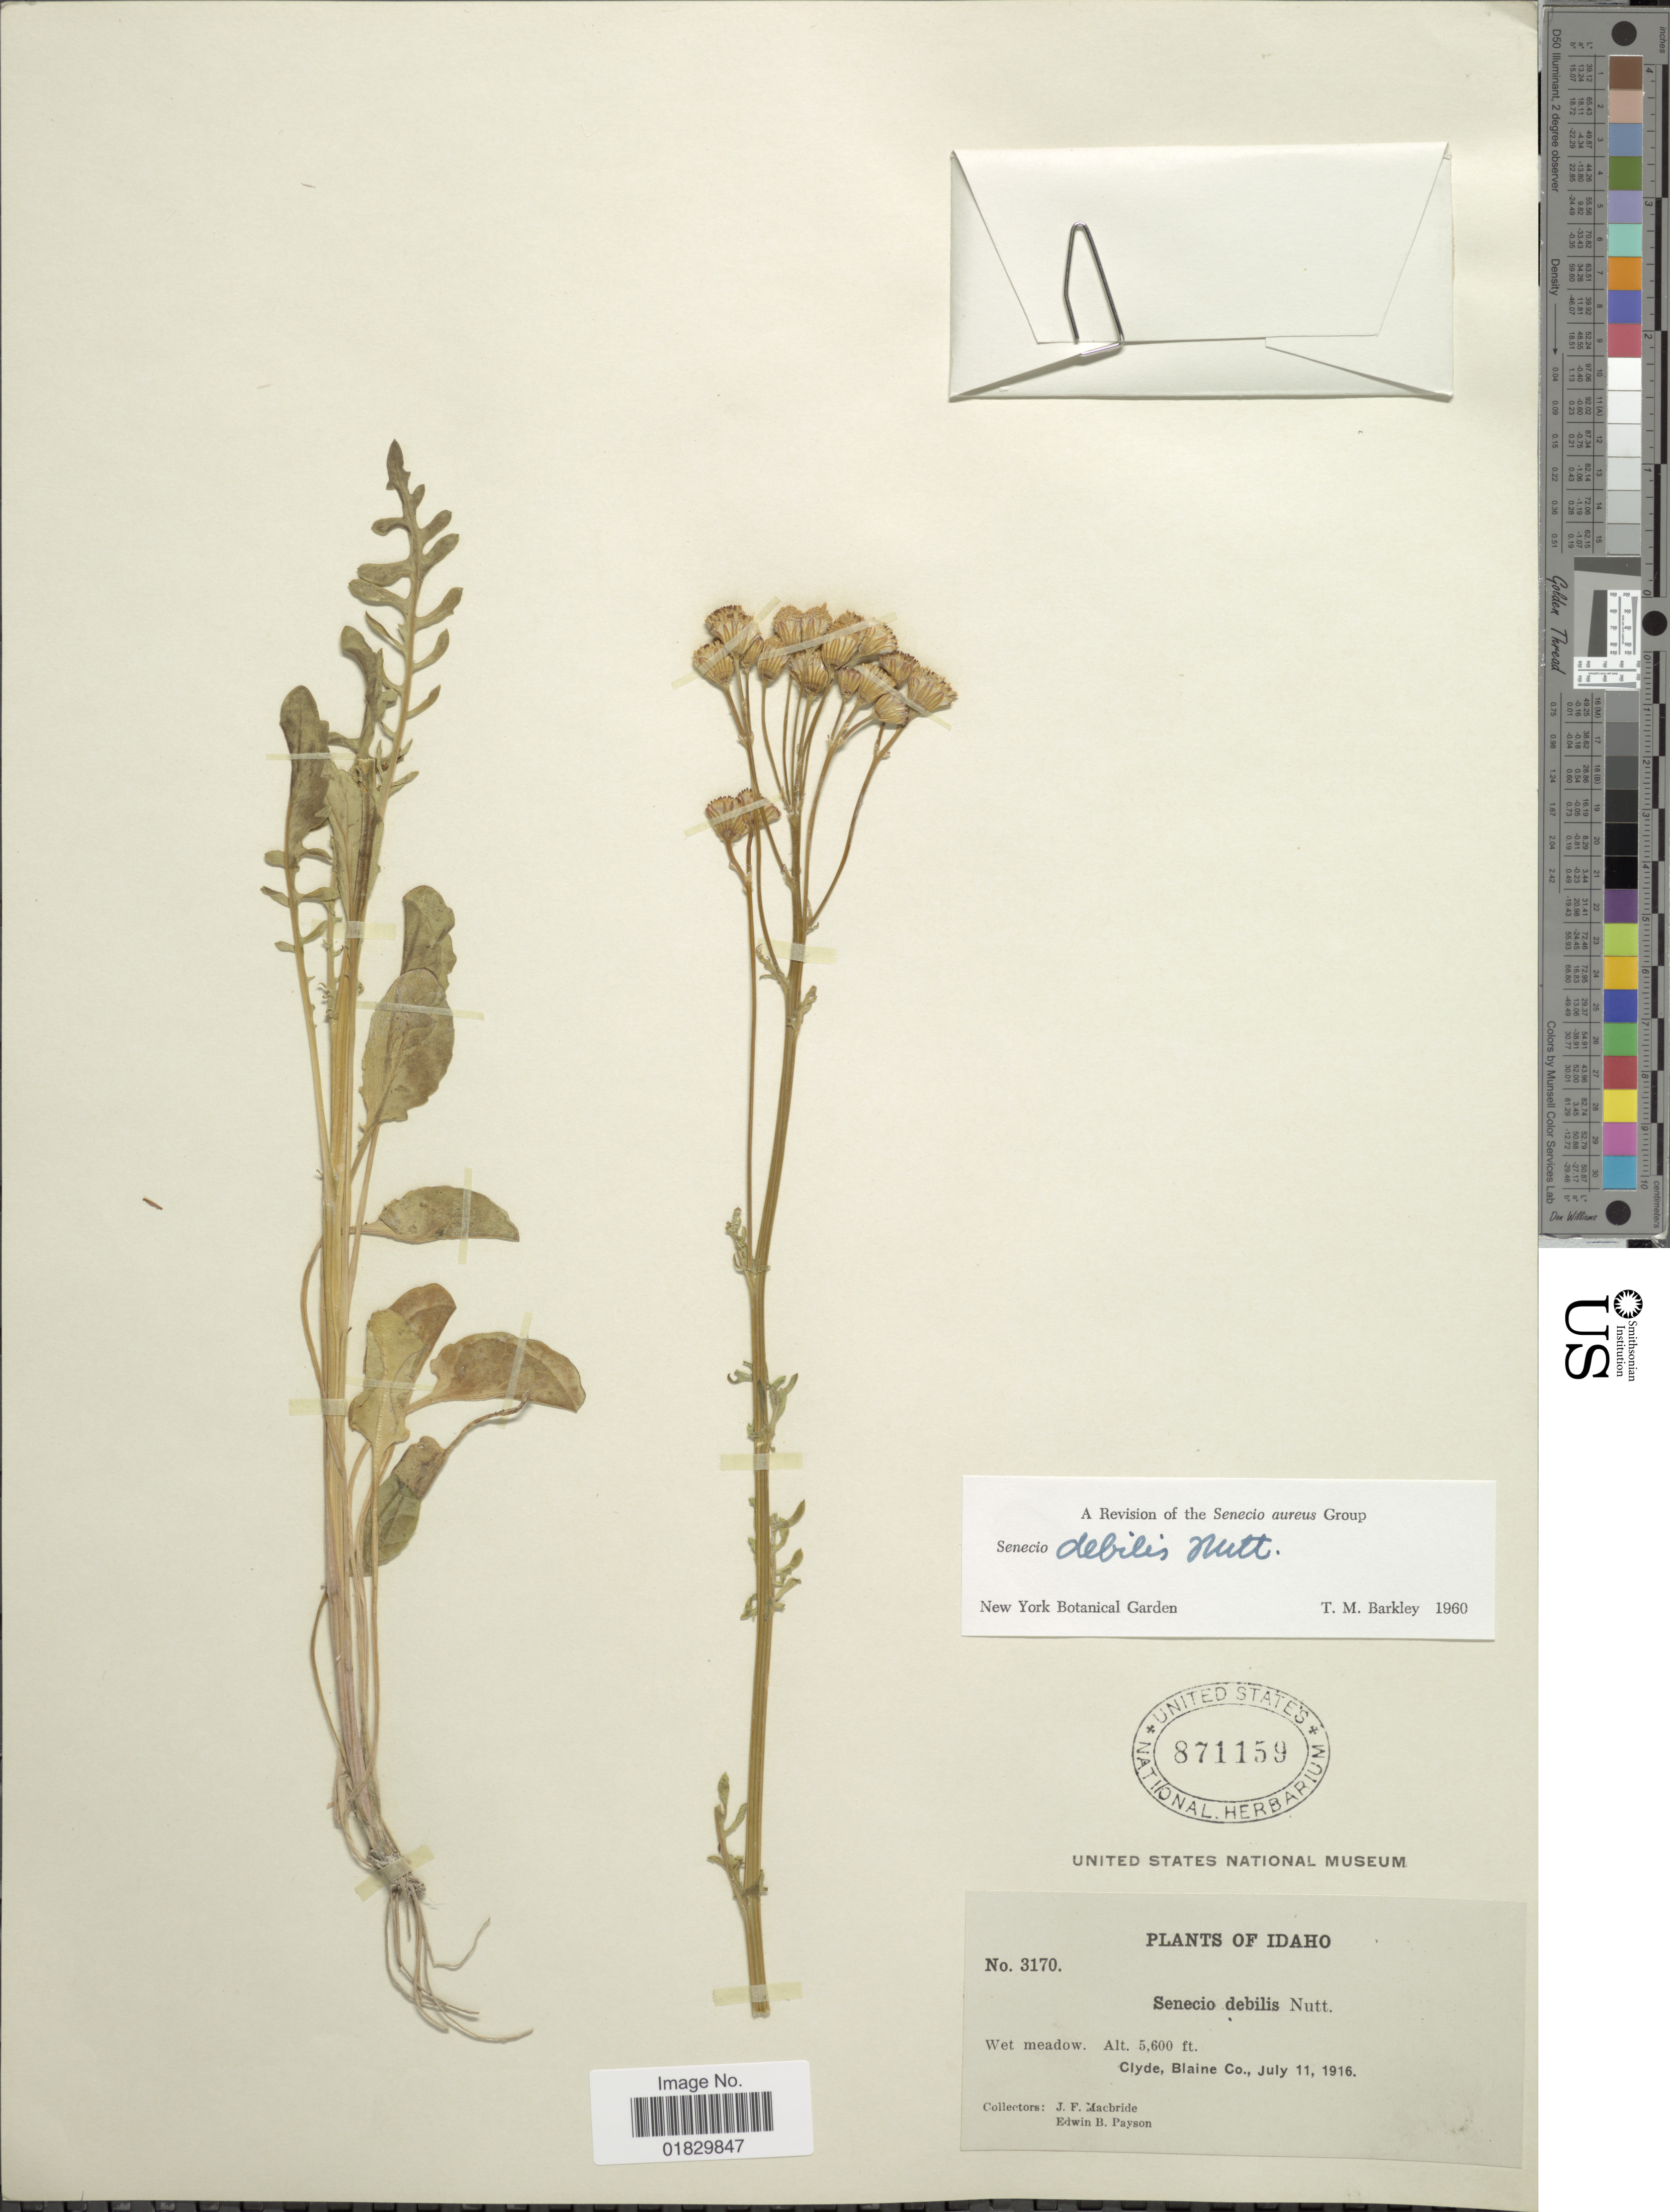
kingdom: Plantae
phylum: Tracheophyta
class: Magnoliopsida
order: Asterales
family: Asteraceae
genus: Packera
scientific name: Packera debilis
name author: (Nutt.) W.A. Weber & Á. Löve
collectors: J. F. Macbride & E. B. Payson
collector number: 3170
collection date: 1916-07-11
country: United States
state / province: Idaho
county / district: Blaine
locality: Clyde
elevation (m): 1707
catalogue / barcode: US 871159